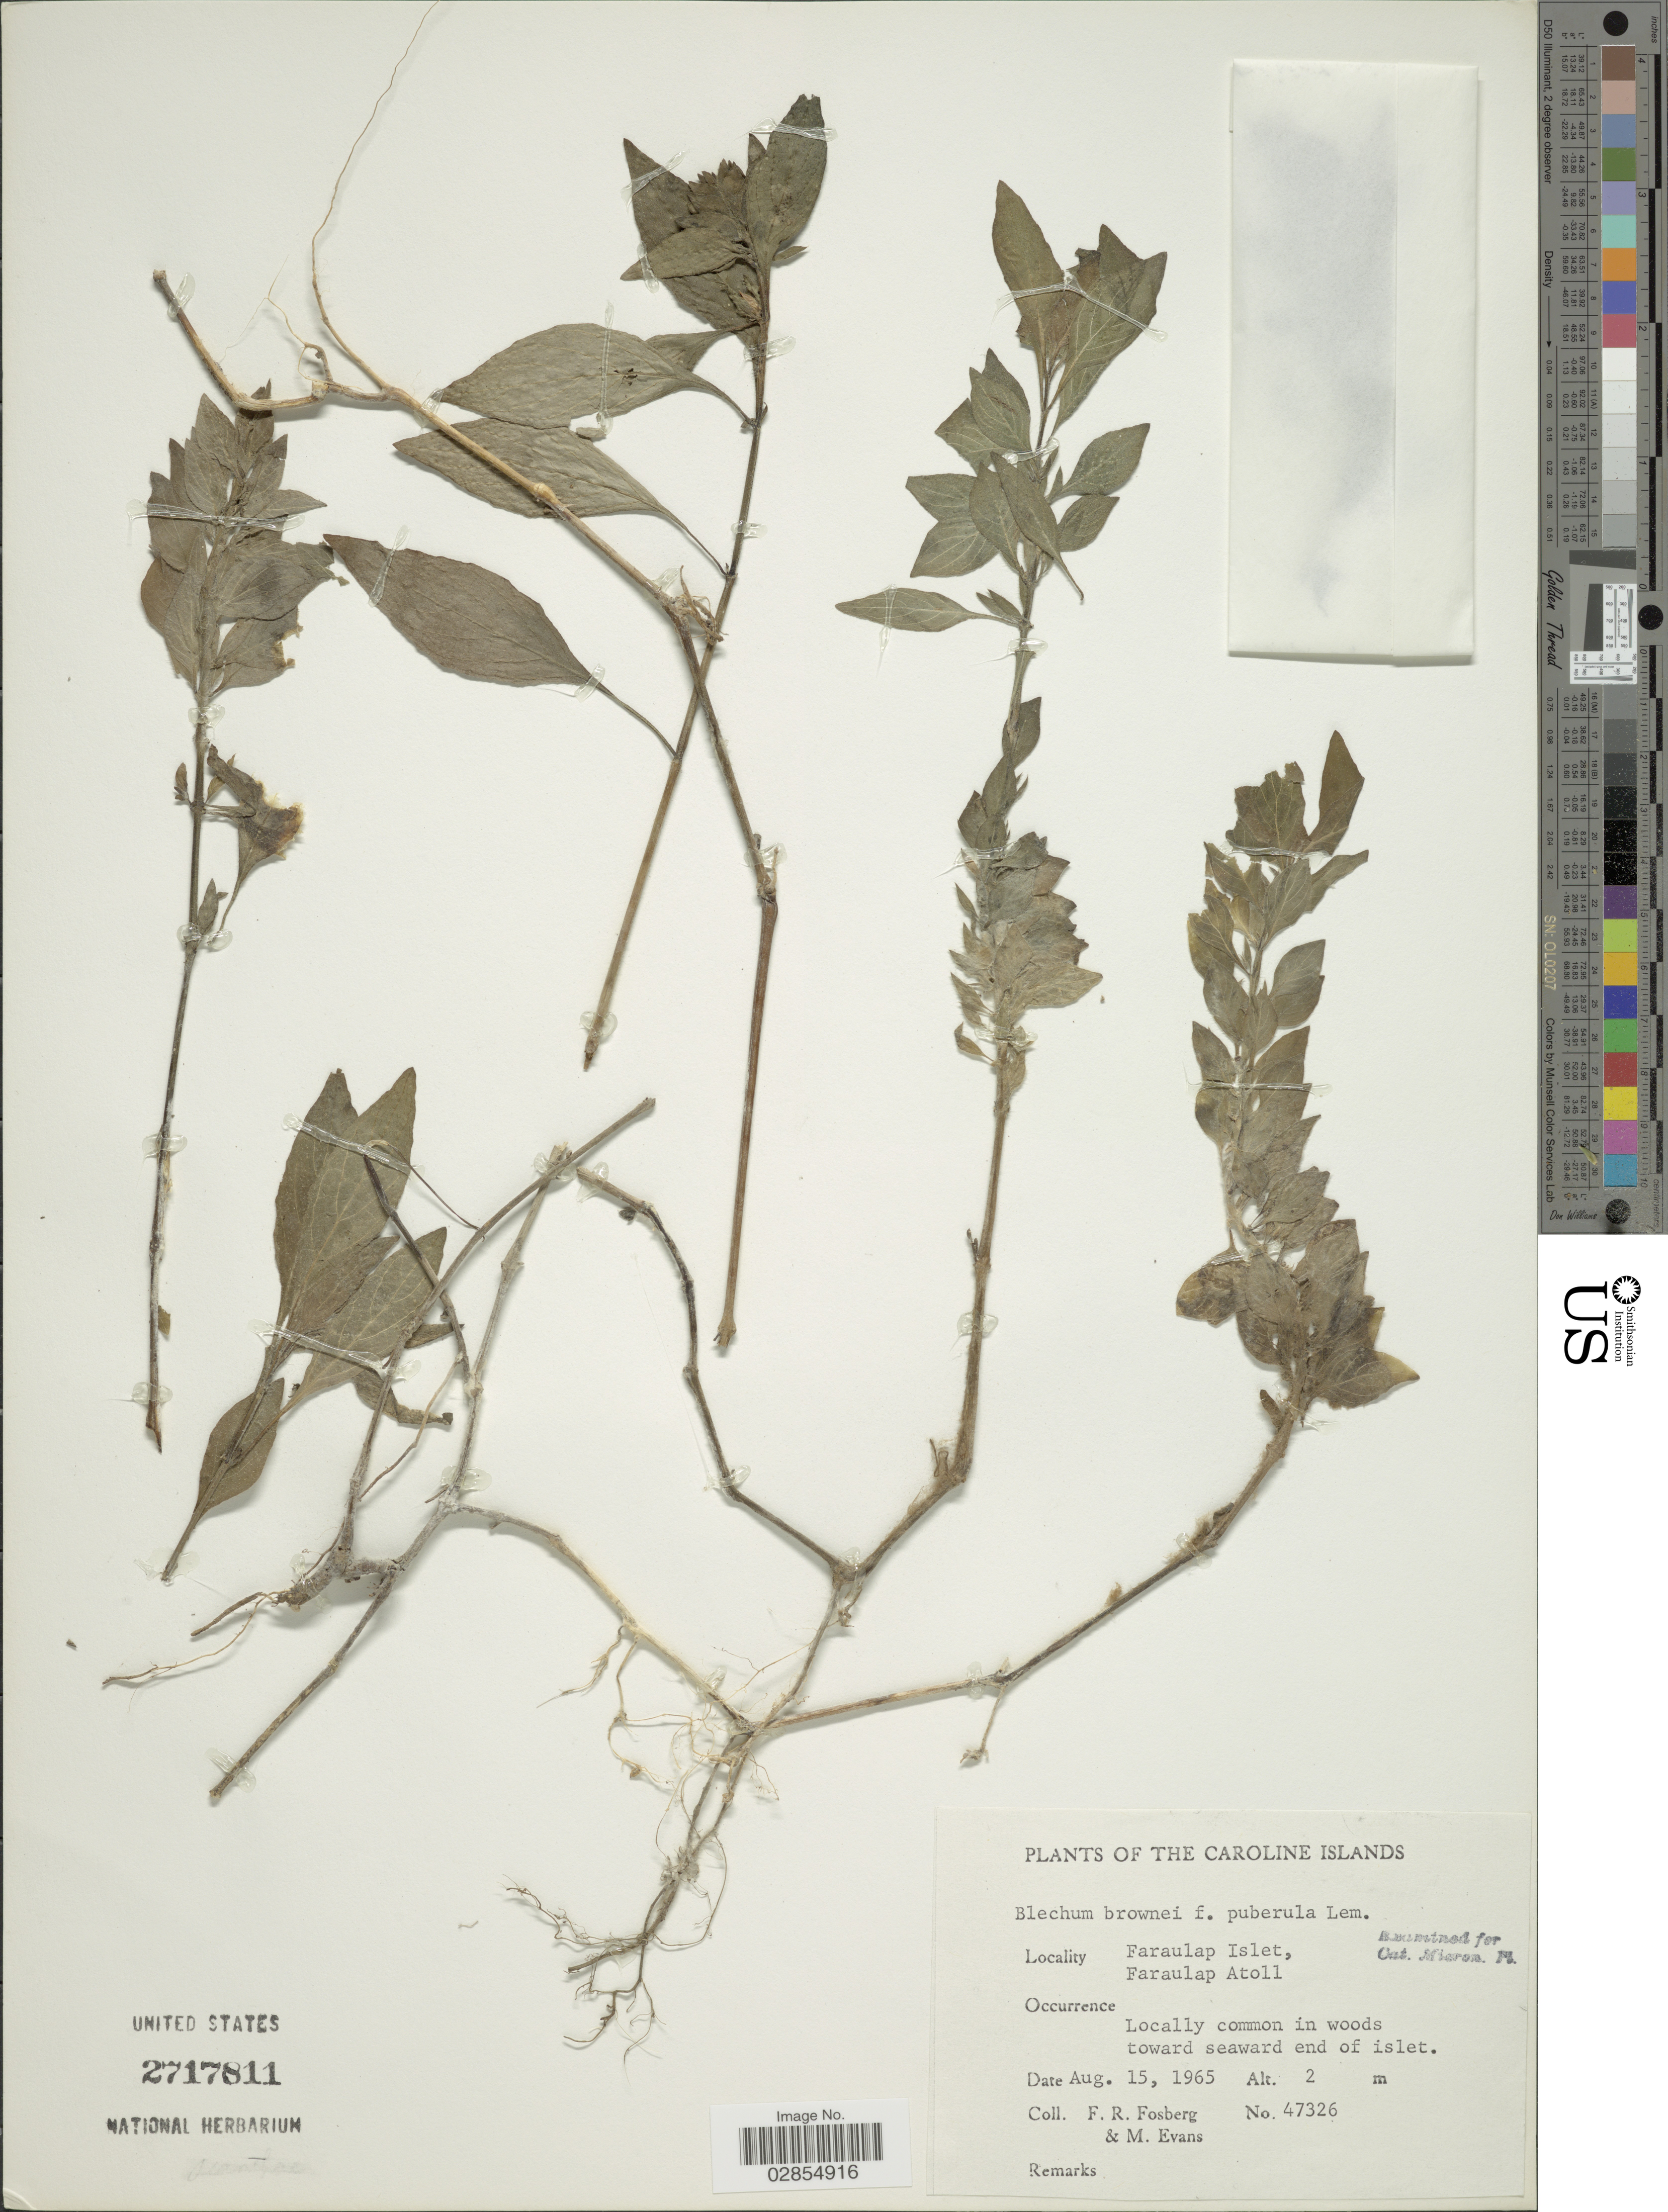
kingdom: Plantae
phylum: Tracheophyta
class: Magnoliopsida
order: Lamiales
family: Acanthaceae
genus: Blechum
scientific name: Blechum pyramidatum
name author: (Lam.) Urb.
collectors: F. R. Fosberg & M. Evans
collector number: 47326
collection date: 1965-08-15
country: Micronesia, Federated States of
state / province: Yap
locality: Caroline Islands. Faraulap Islet, faraulap Atoll.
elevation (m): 2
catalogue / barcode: US 2717811